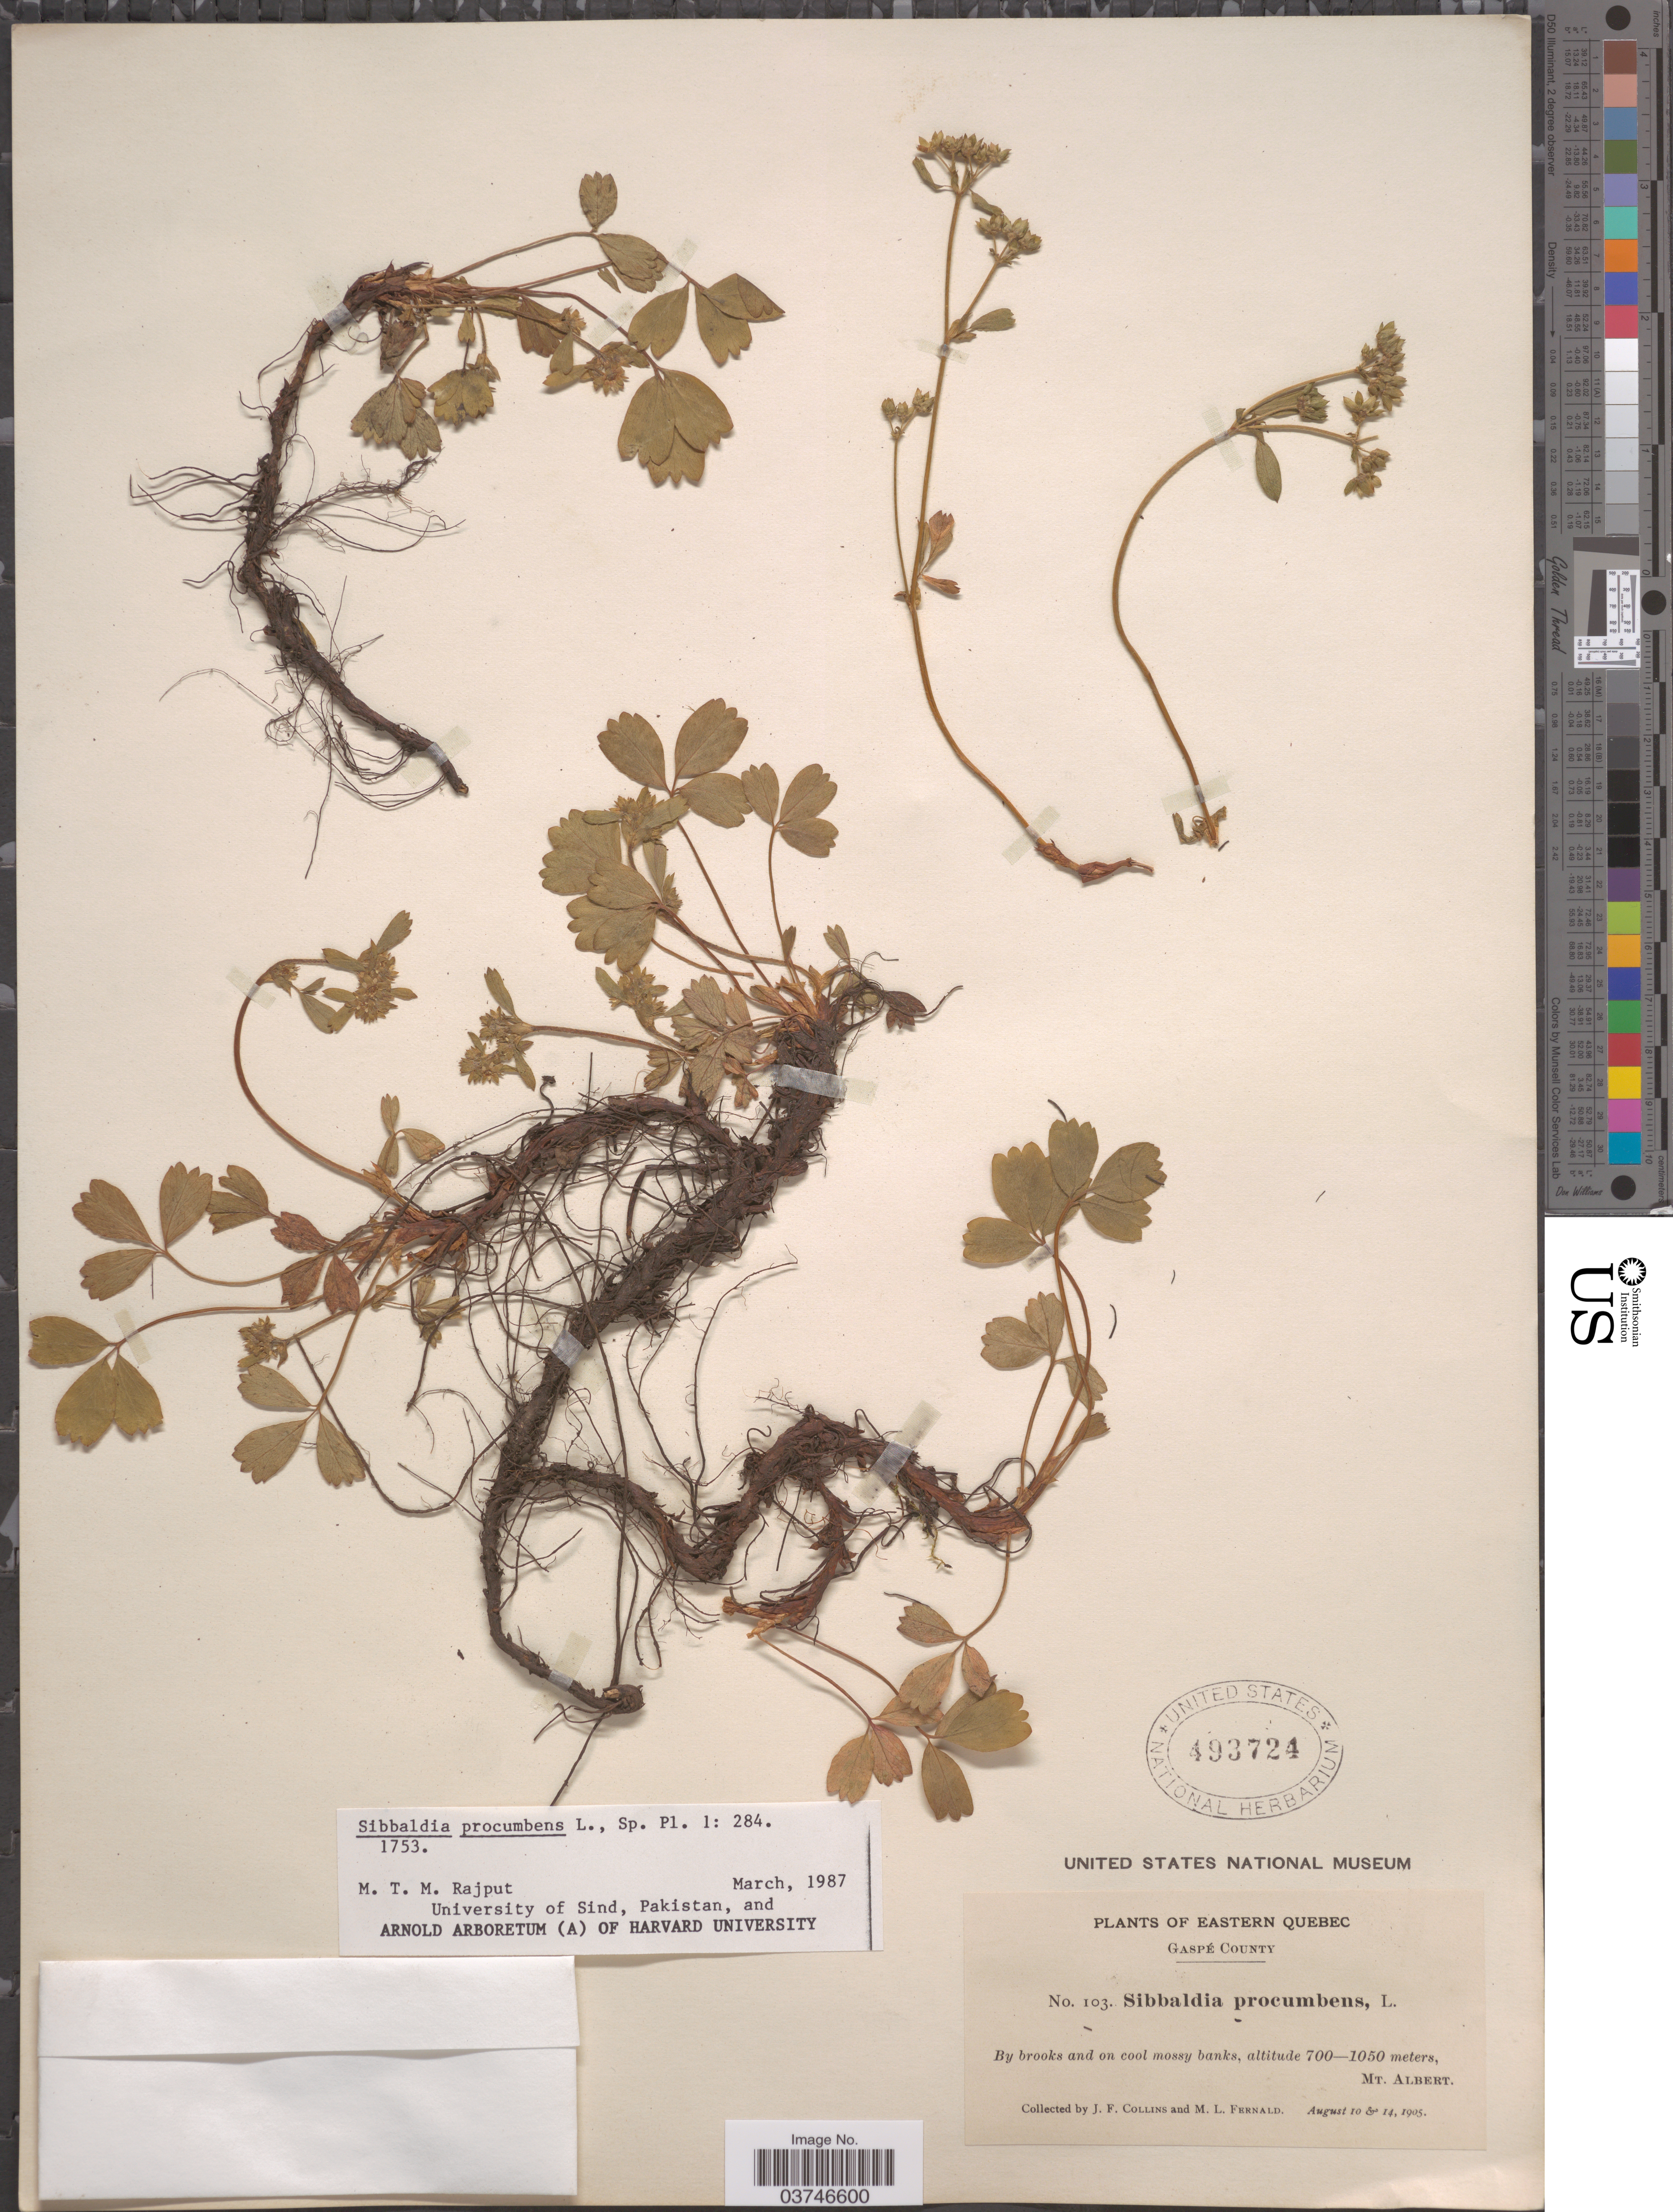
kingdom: Plantae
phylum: Tracheophyta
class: Magnoliopsida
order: Rosales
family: Rosaceae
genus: Sibbaldia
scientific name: Sibbaldia procumbens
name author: L.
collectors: J. Collins & M. L. Fernald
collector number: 103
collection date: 1905-08-10/1905-08-14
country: Canada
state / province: Quebec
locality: Eastern Quebec, Gaspé County. Mt. Albert.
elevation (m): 700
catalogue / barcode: US 493724